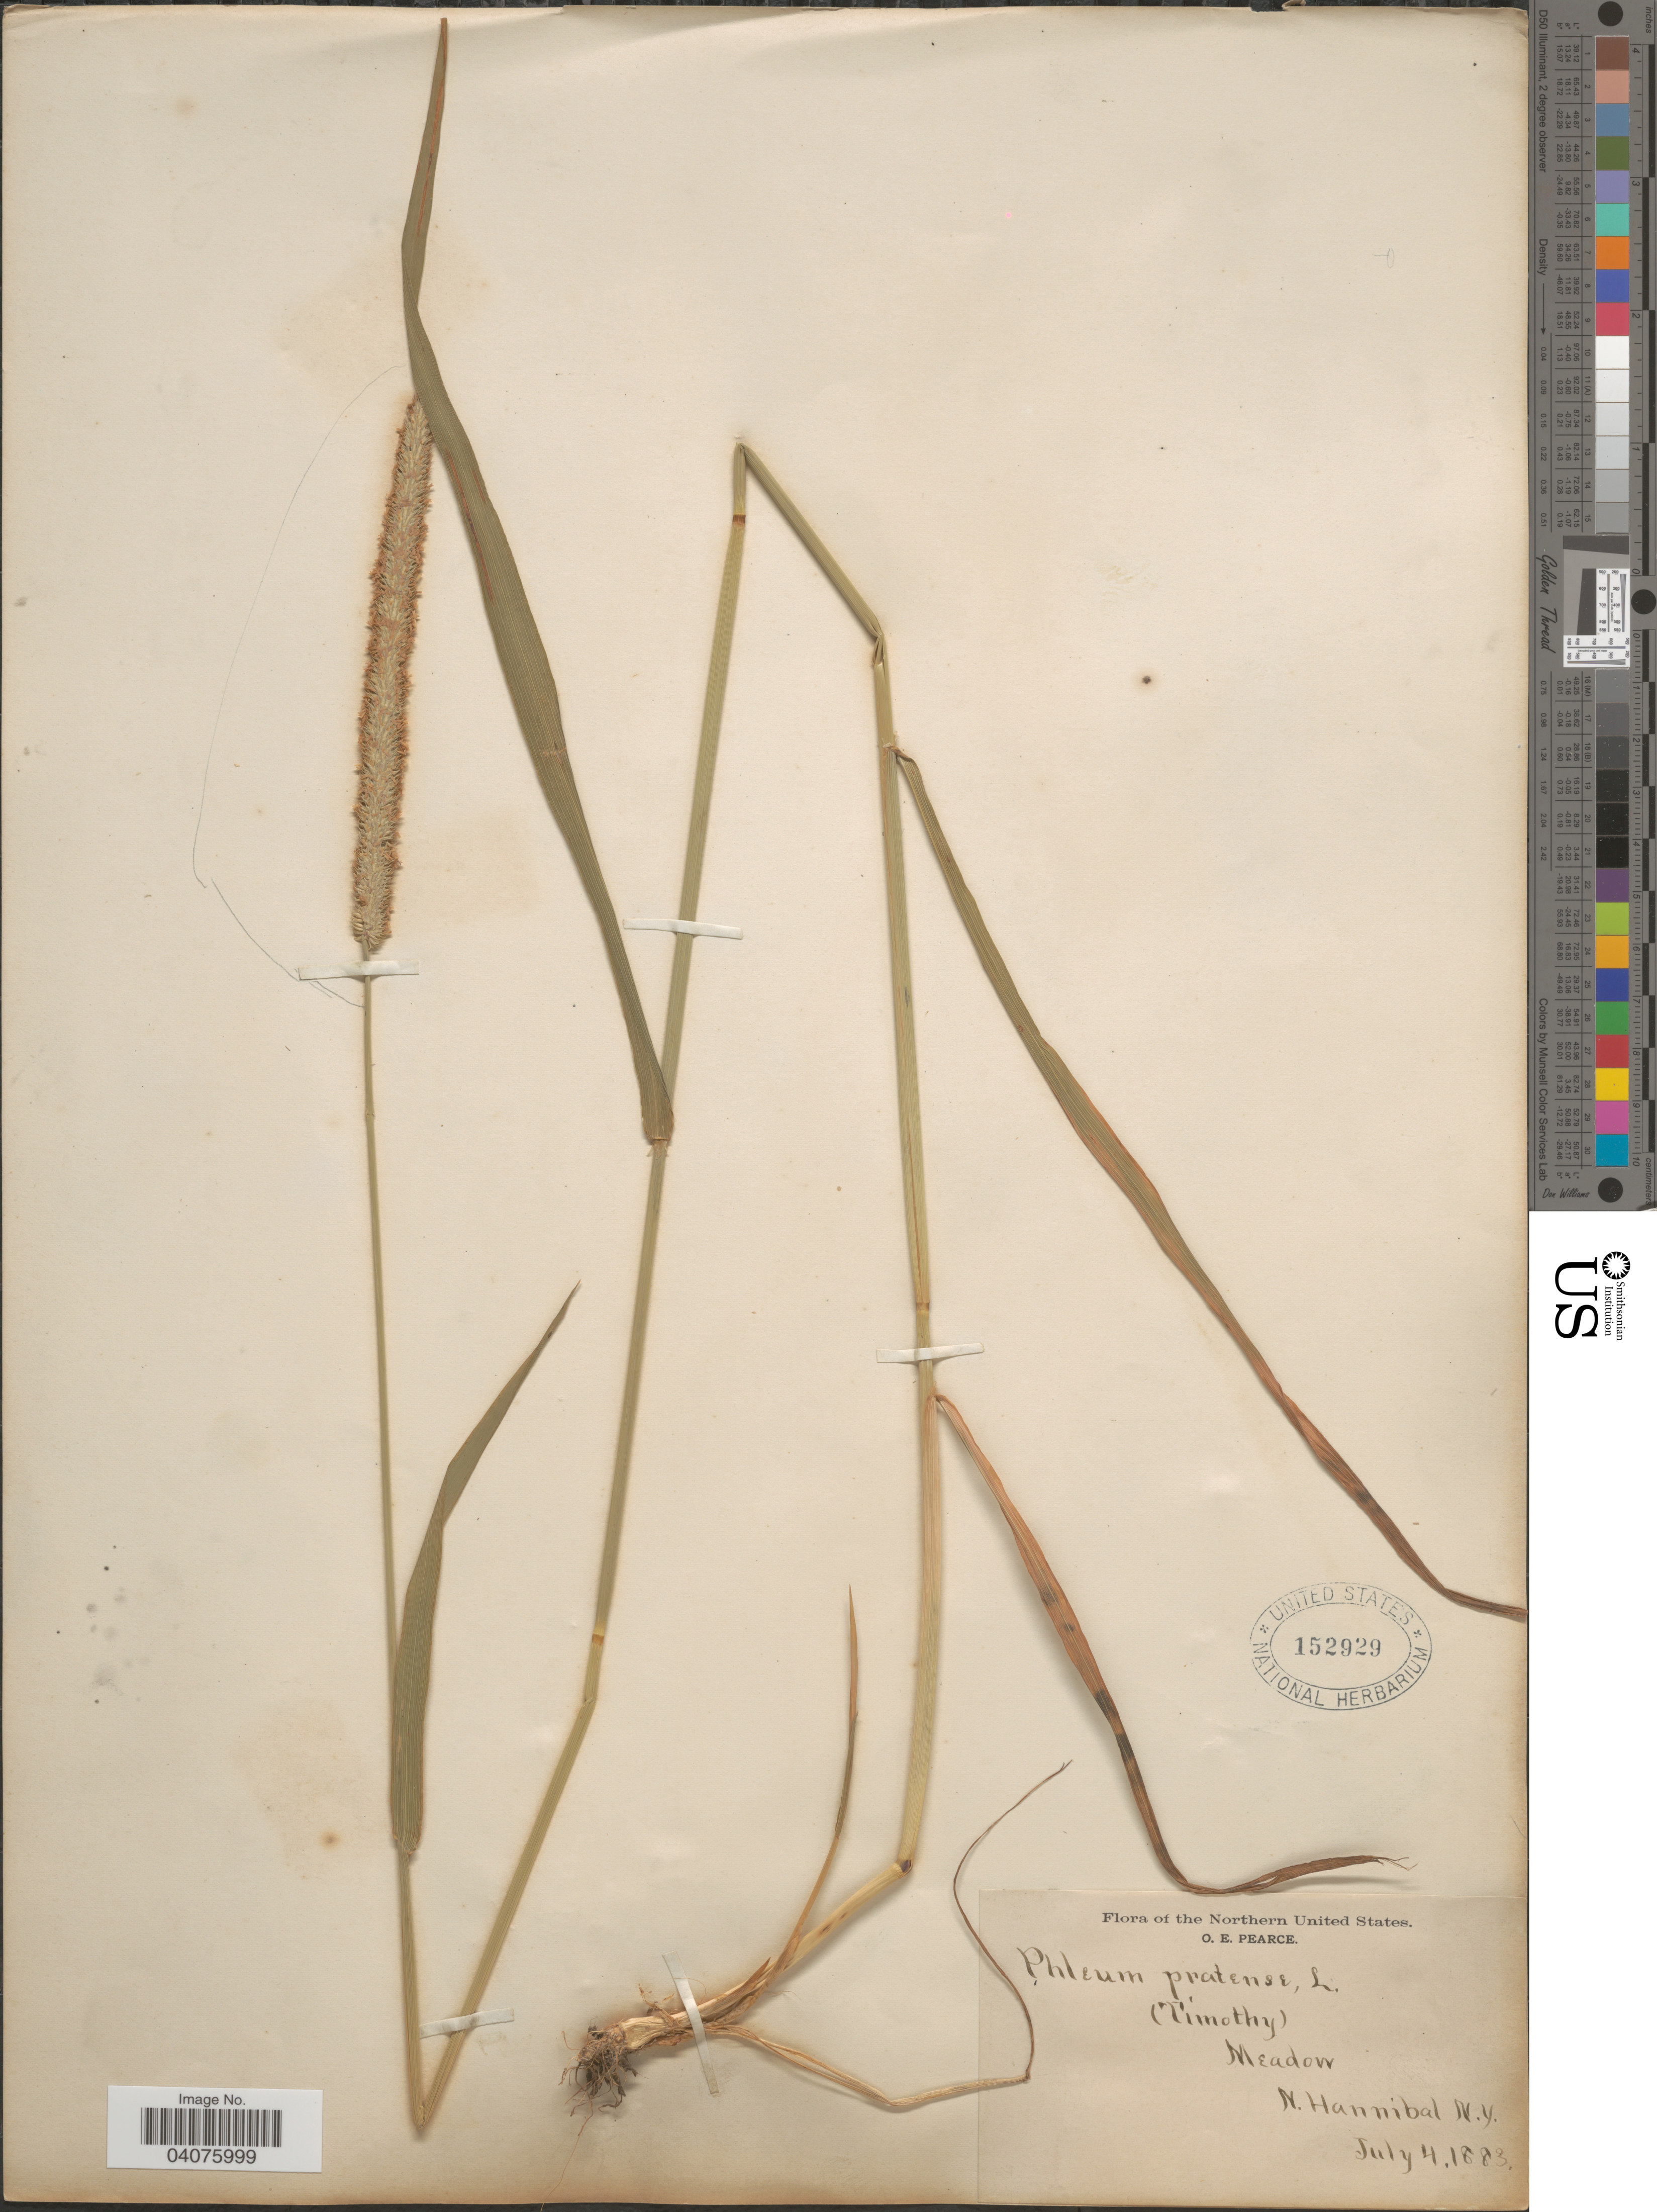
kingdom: Plantae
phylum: Tracheophyta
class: Liliopsida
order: Poales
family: Poaceae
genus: Phleum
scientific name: Phleum pratense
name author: L.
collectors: O. E. Pearce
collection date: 1883-07-04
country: United States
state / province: New York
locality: The Northern United States. N. Hannibal.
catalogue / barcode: US 152929